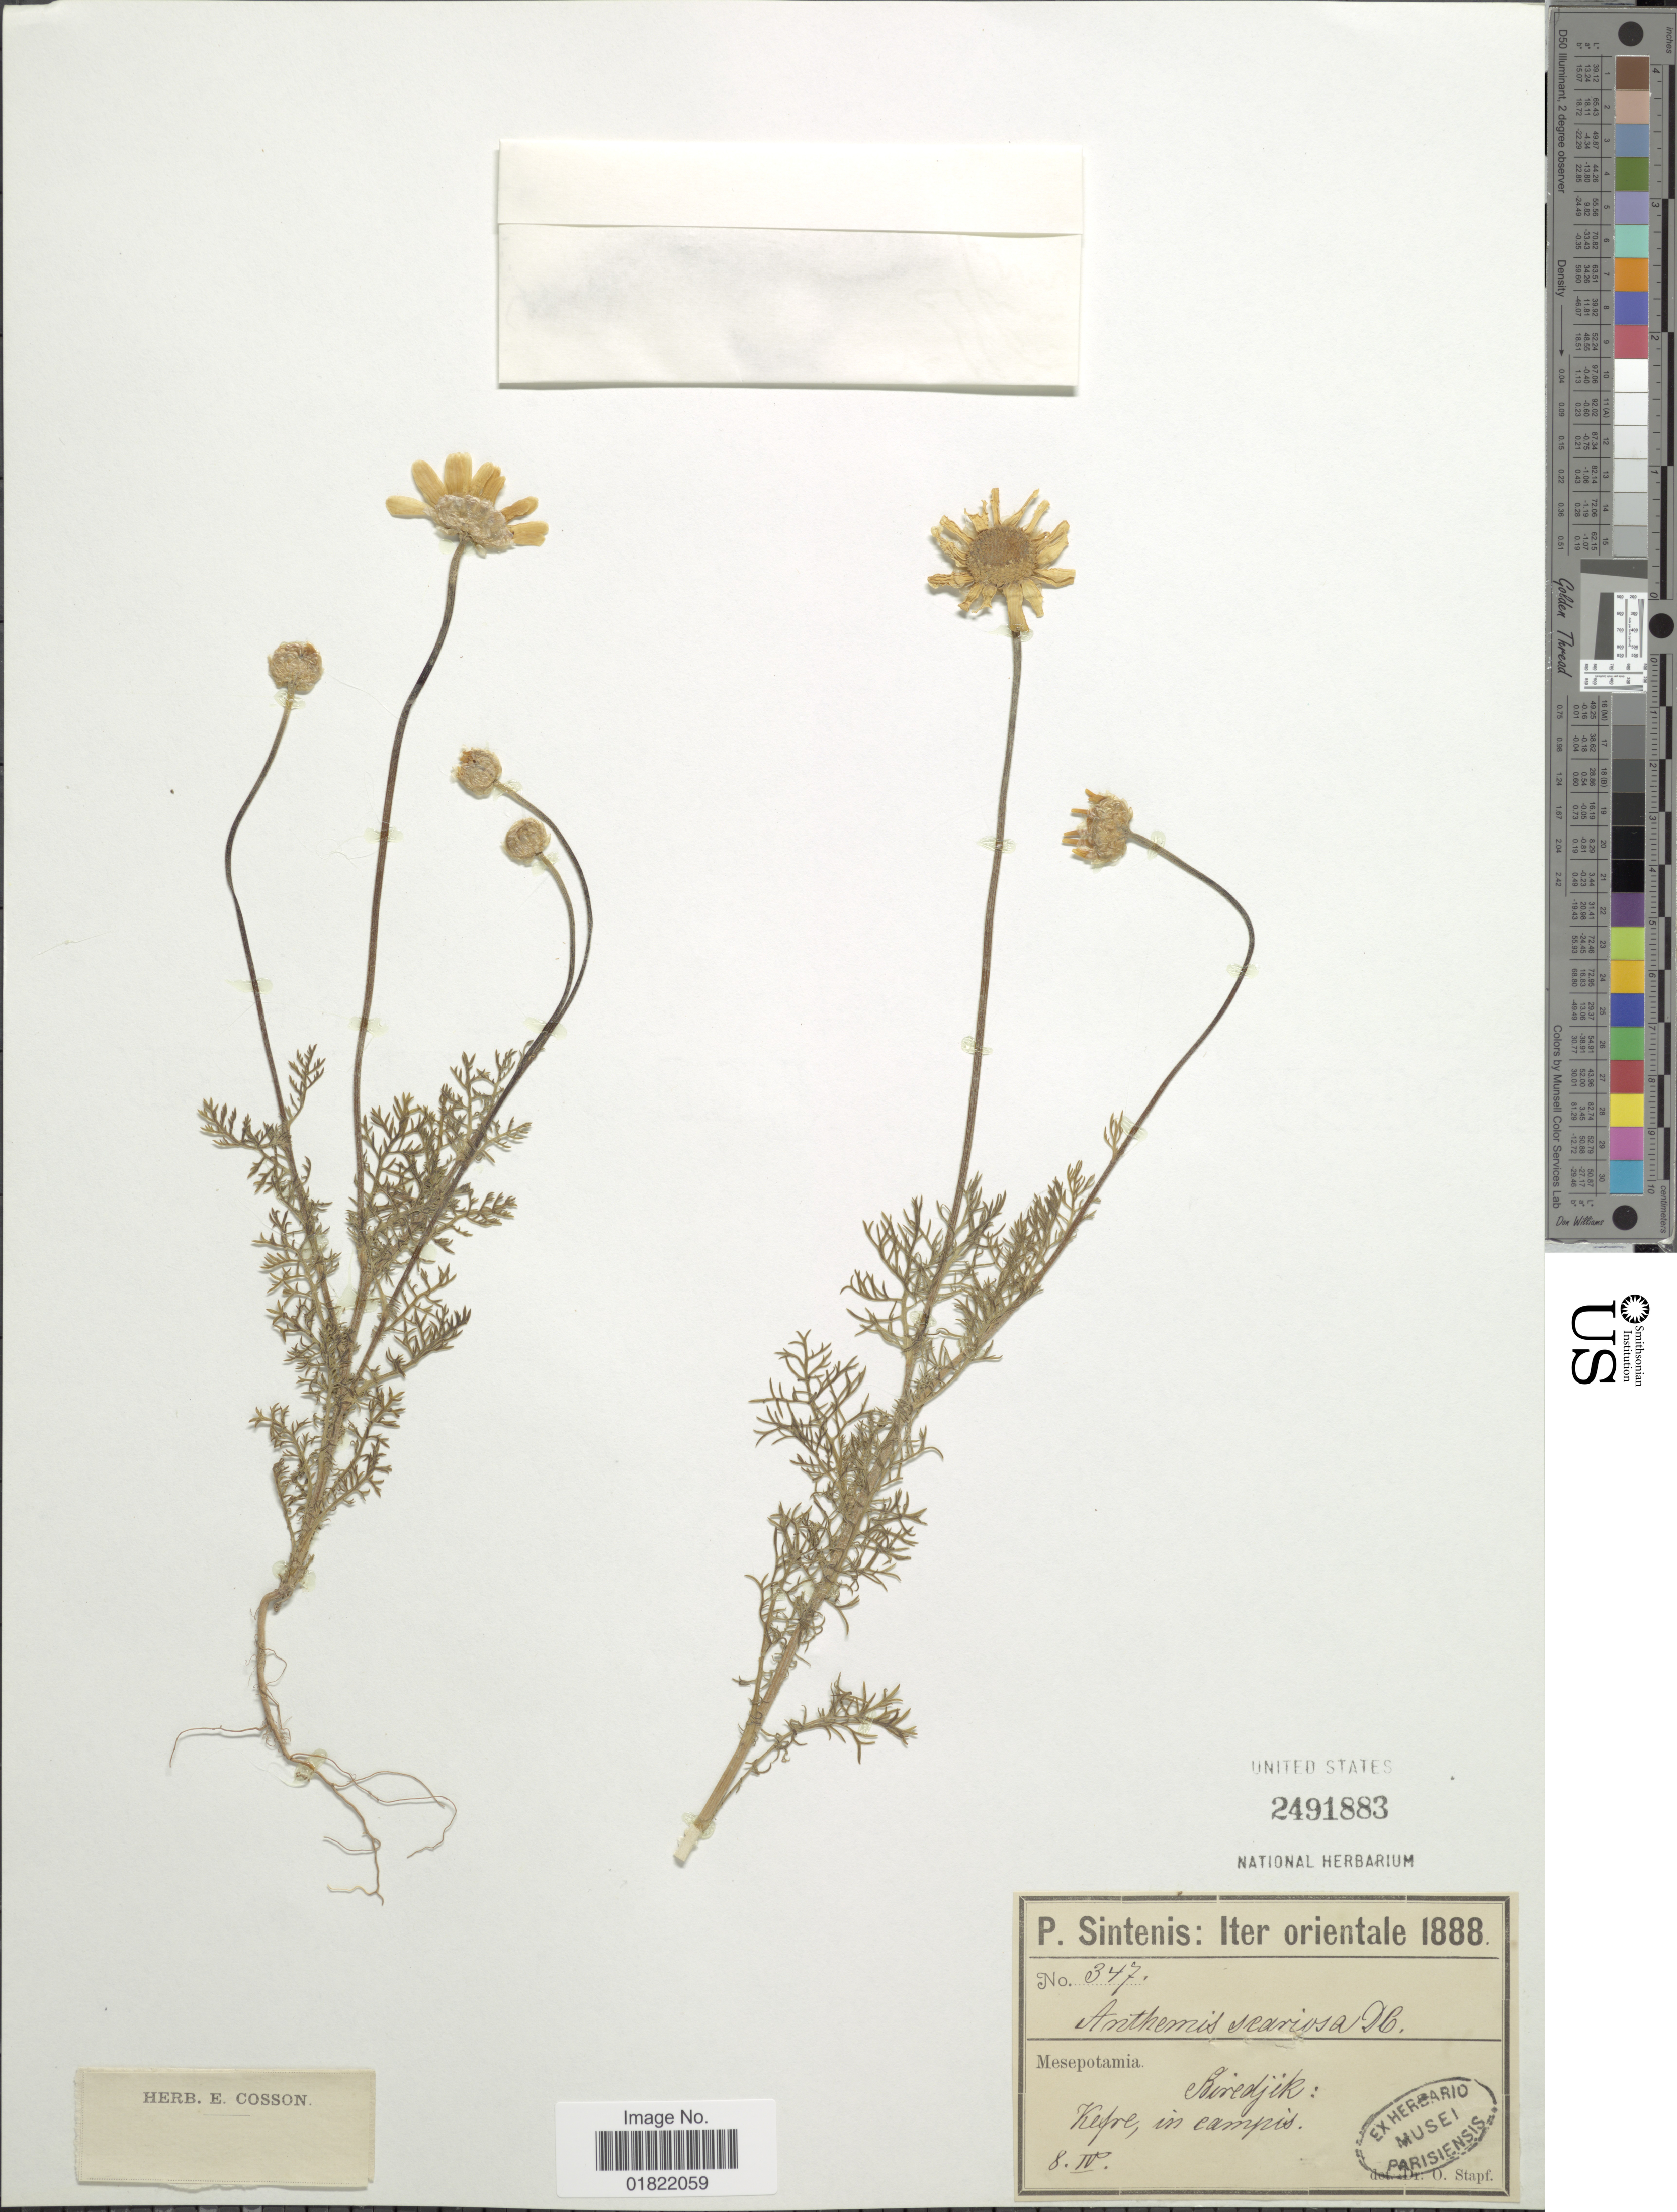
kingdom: Plantae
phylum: Tracheophyta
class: Magnoliopsida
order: Asterales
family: Asteraceae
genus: Anthemis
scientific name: Anthemis scariosa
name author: DC.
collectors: P. Sintenis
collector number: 347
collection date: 1888-04-08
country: Turkey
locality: Iter Orientale, Mesopotamie, Biredjik, Kefre in campis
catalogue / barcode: US 2491883